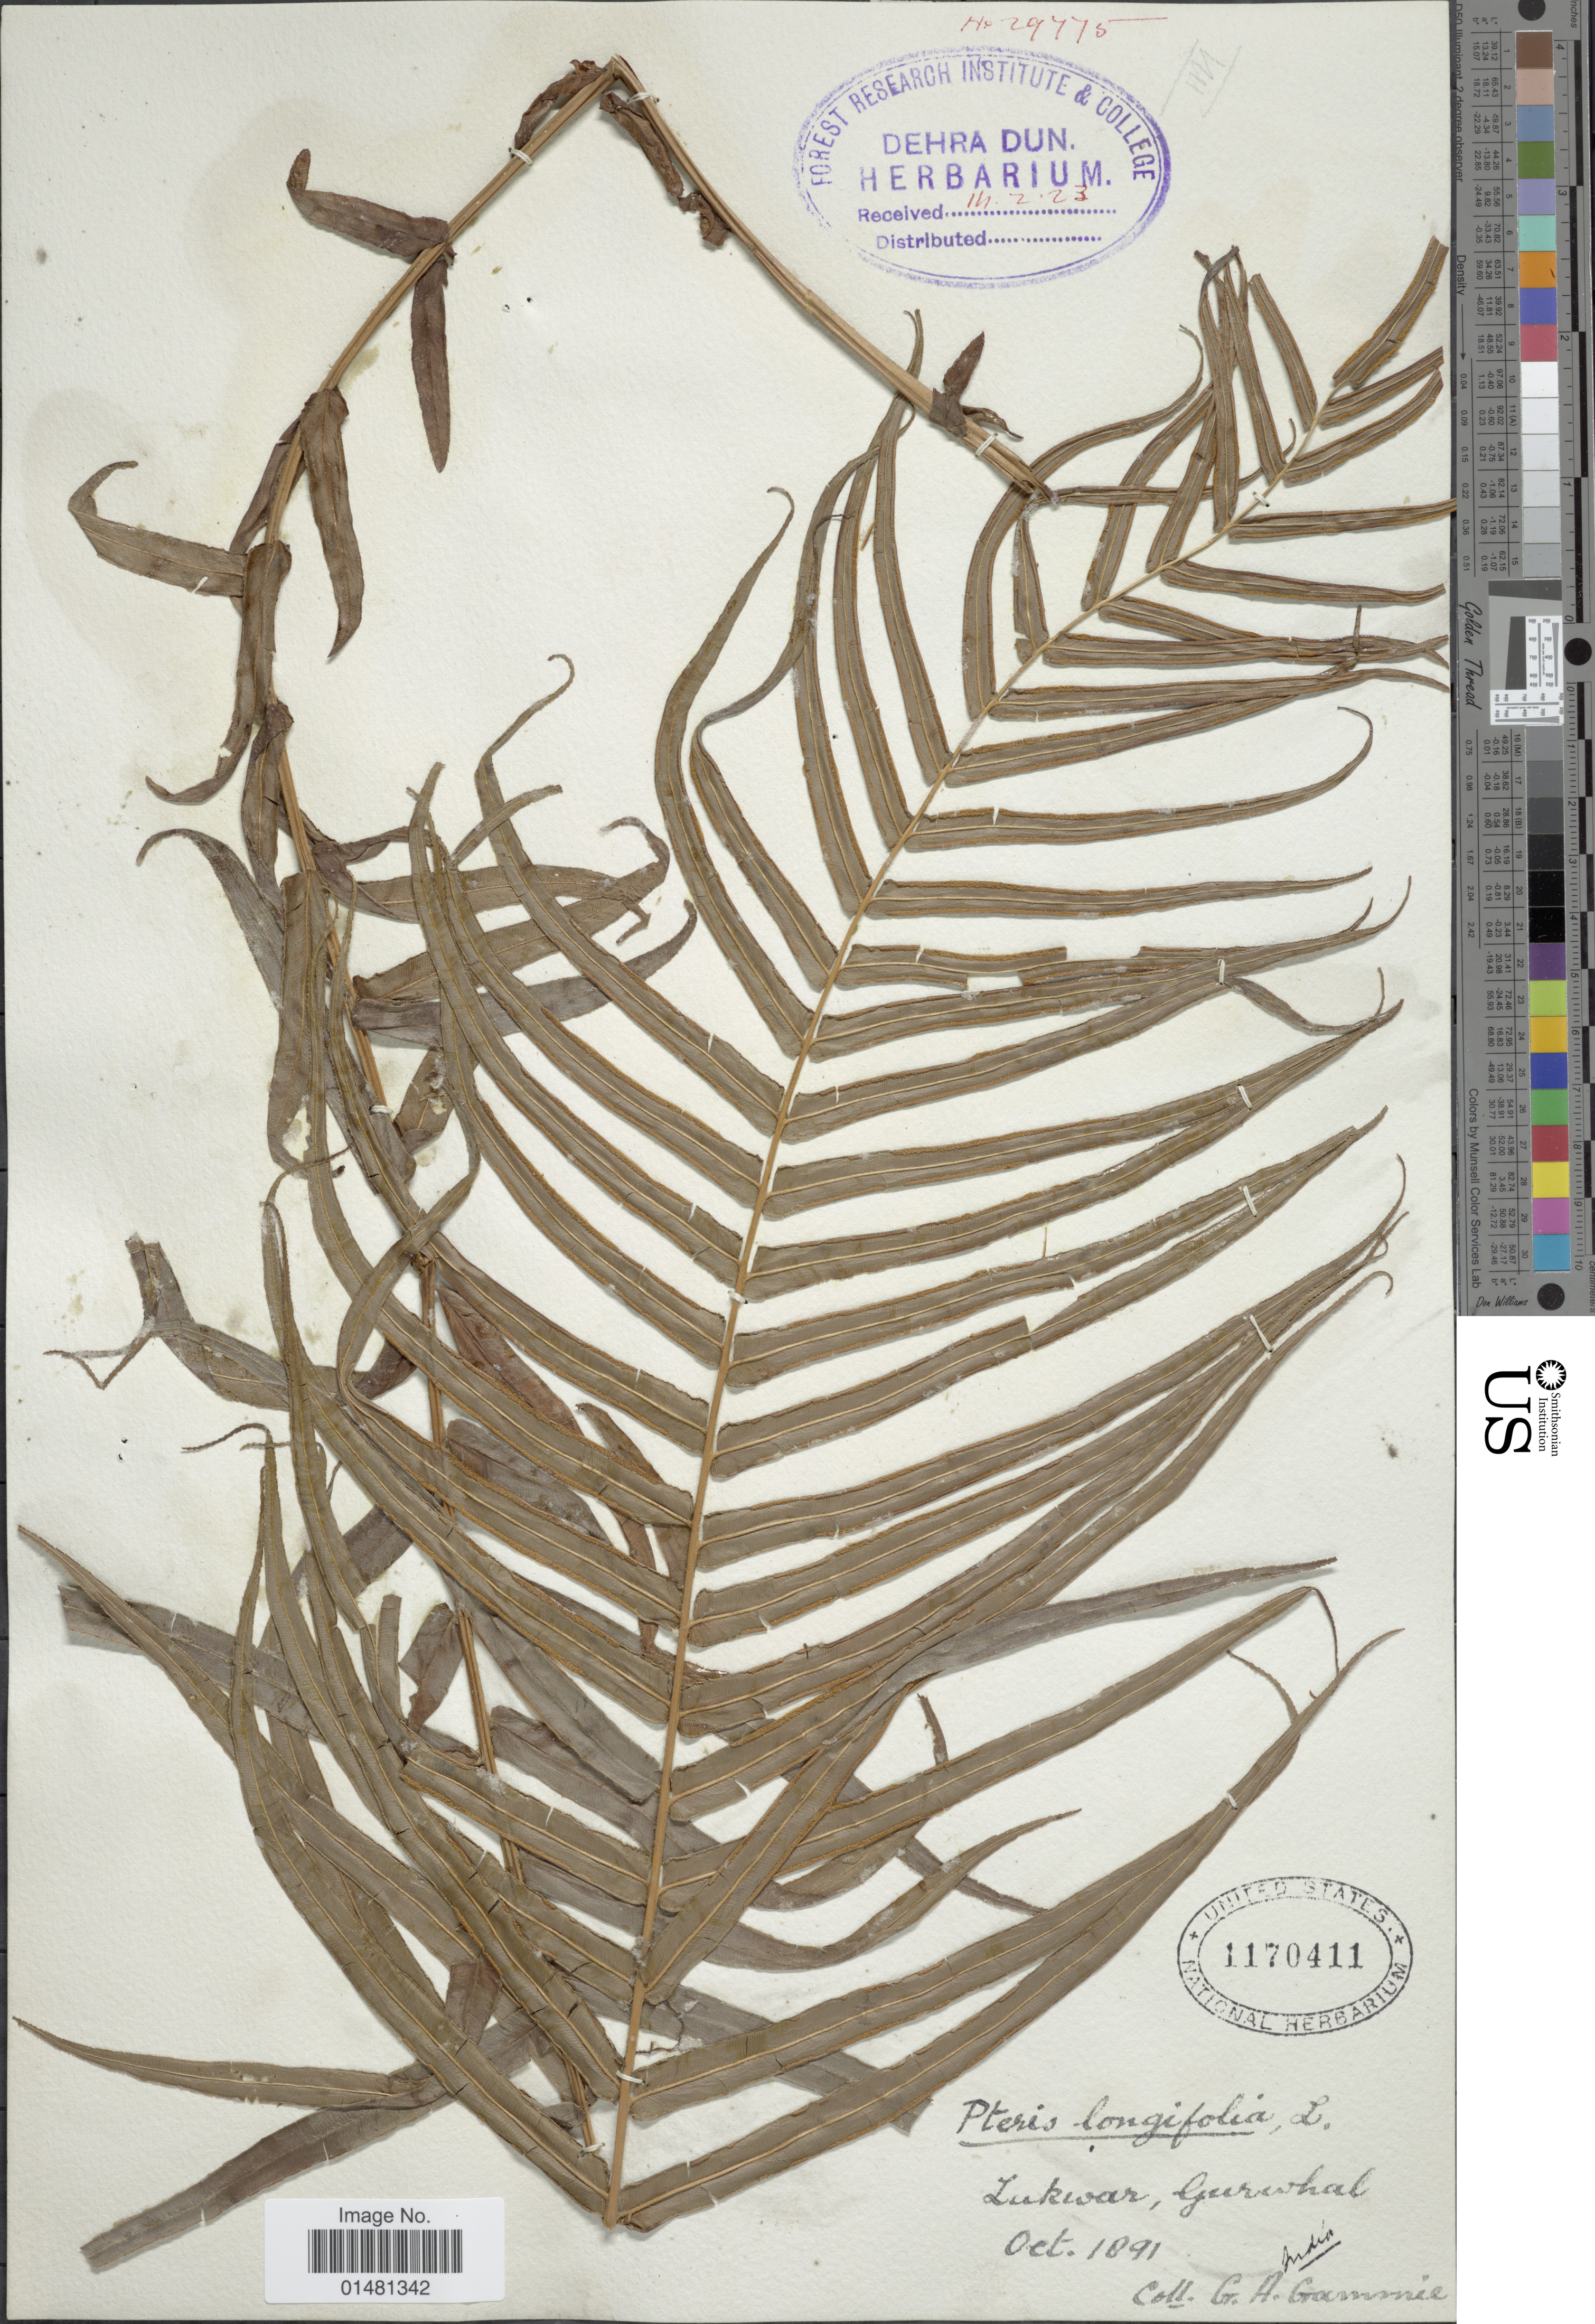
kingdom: Plantae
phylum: Tracheophyta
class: Polypodiopsida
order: Polypodiales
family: Pteridaceae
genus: Pteris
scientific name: Pteris vittata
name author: L.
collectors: G. Gammie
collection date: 1891-10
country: India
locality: Lukwar, Gurwhal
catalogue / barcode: US 1170411